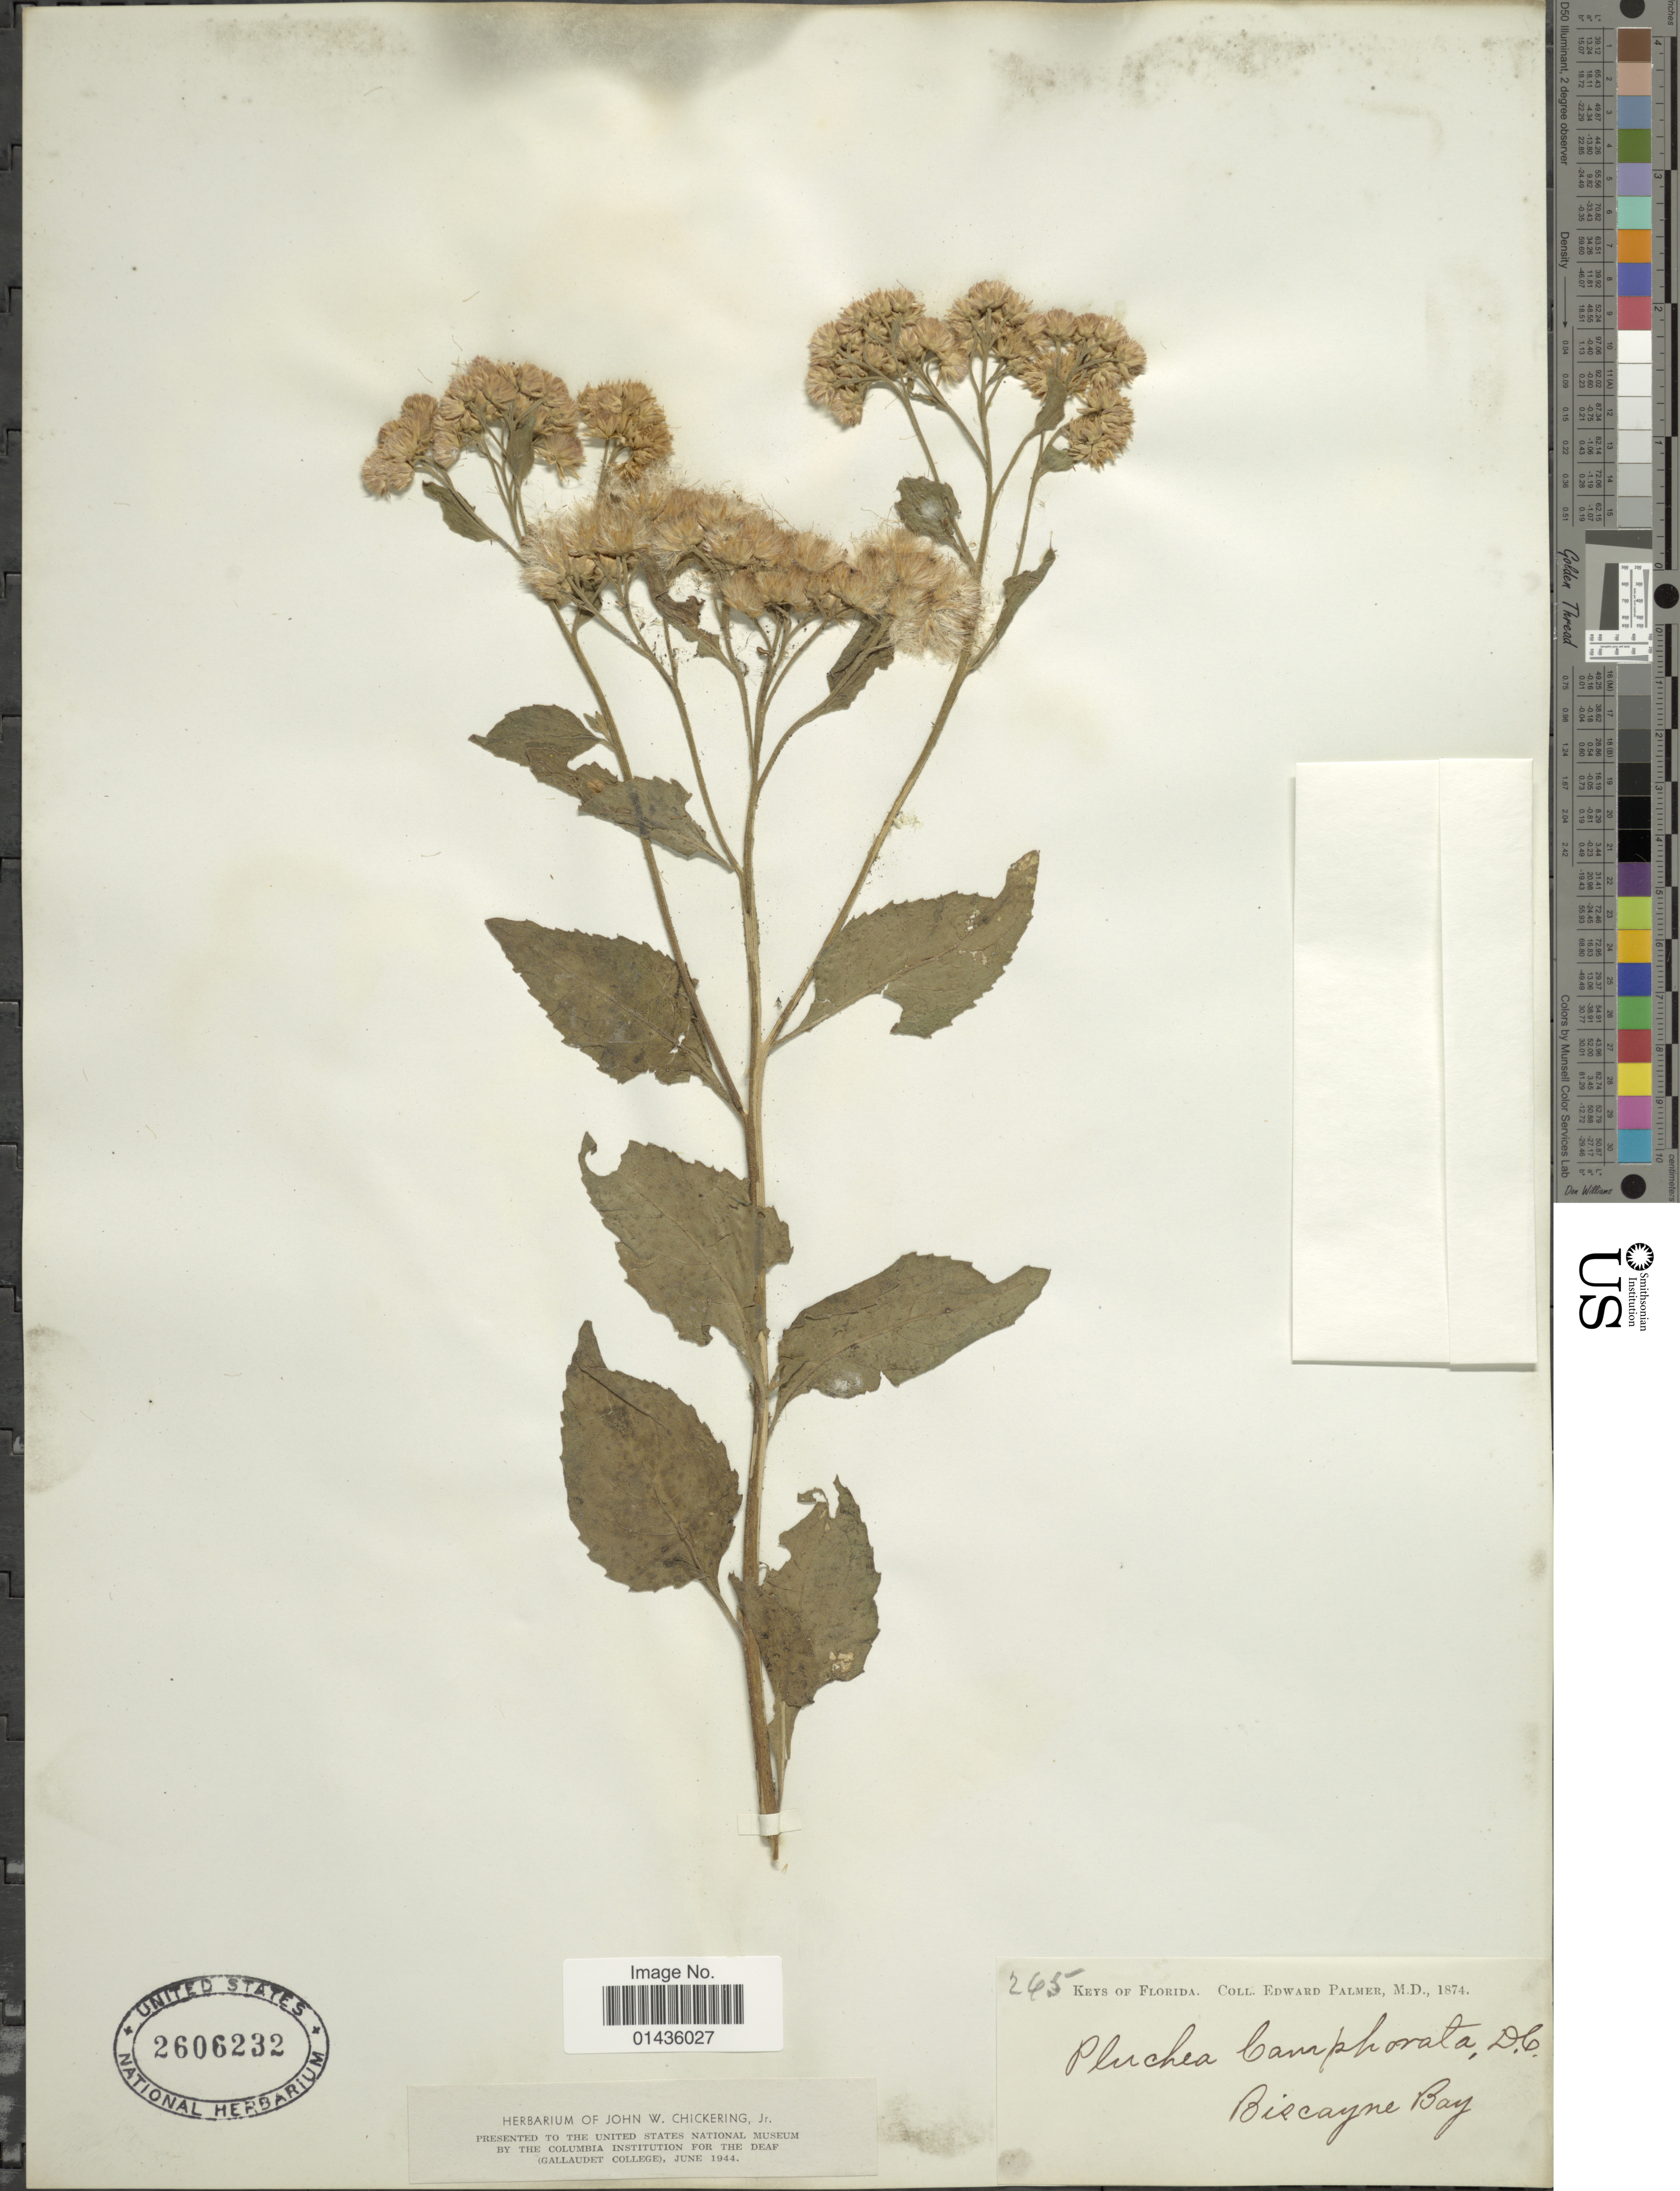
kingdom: Plantae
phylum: Tracheophyta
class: Magnoliopsida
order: Asterales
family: Asteraceae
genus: Pluchea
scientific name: Pluchea camphorata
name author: (L.) DC.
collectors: E. Palmer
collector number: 245*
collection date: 1874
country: United States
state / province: Florida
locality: Keys of Florida, Biscayne Bay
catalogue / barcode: US 2606232